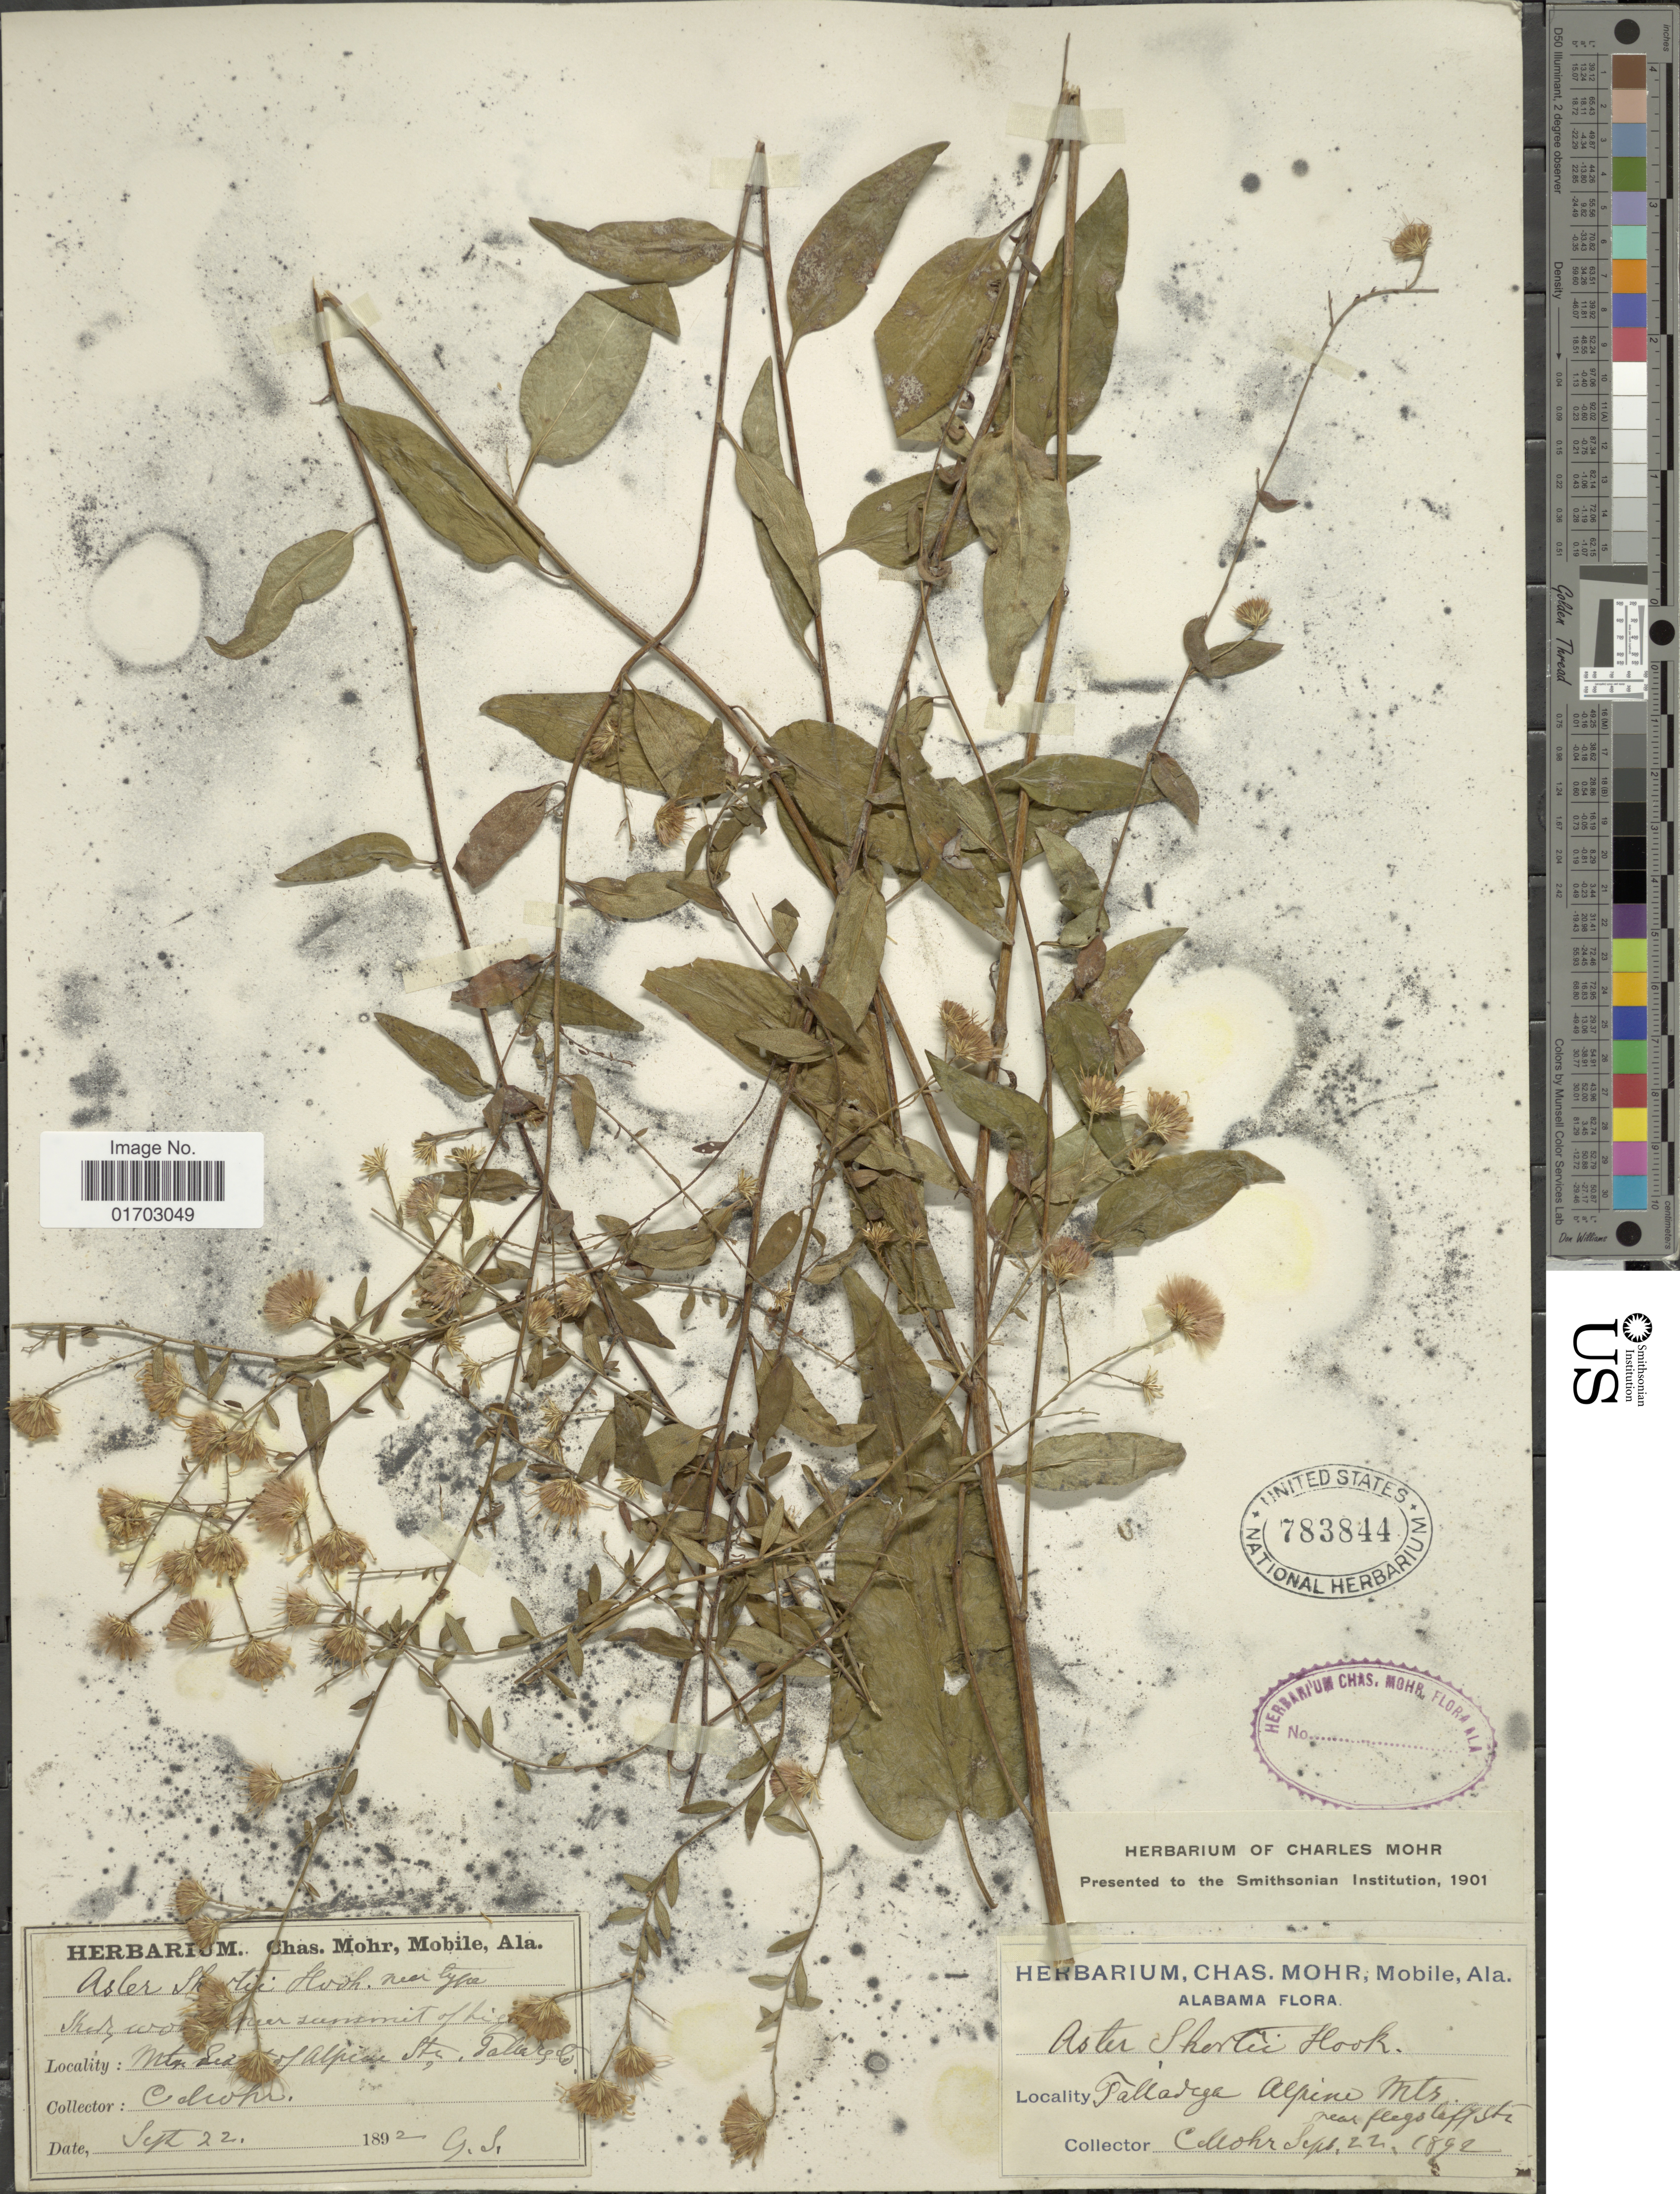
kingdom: Plantae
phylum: Tracheophyta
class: Magnoliopsida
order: Asterales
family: Asteraceae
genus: Symphyotrichum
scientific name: Symphyotrichum shortii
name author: (Lindl.) G.L. Nesom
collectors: C. T. Mohr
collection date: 1892-09-22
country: United States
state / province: Alabama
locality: Fallarge alpine Mts. near flegs lofts.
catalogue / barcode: US 783844